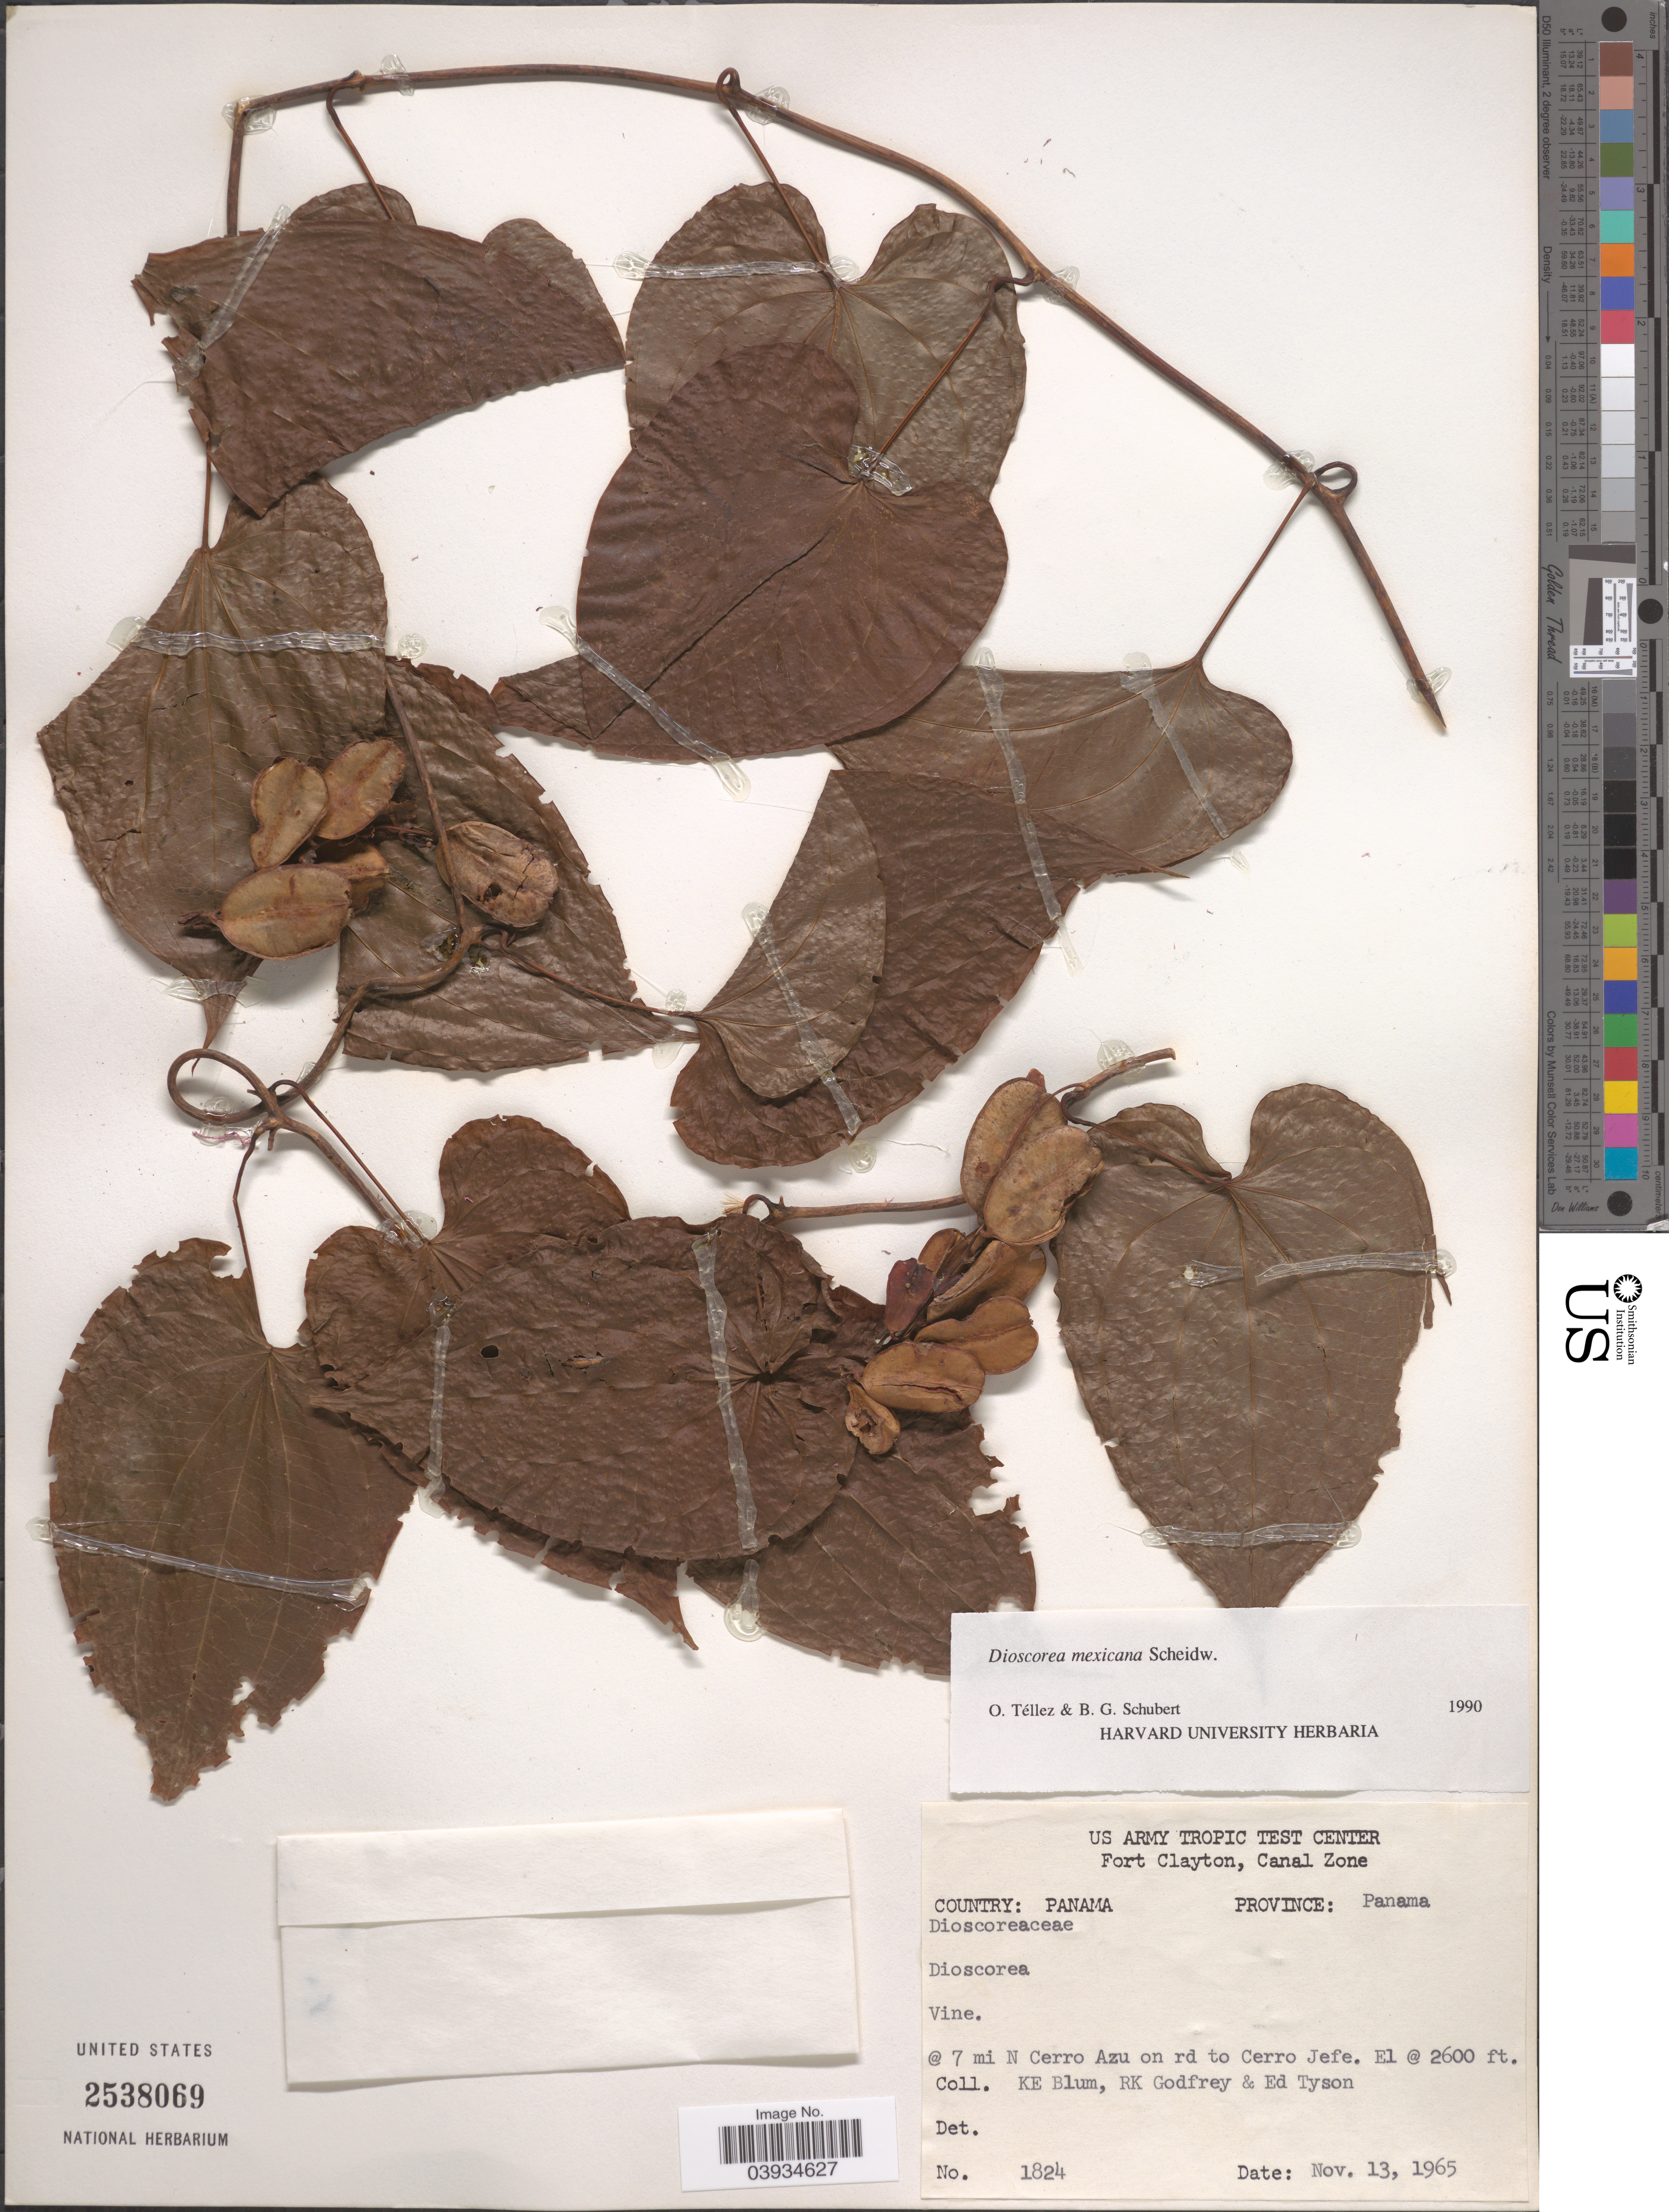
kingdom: Plantae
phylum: Tracheophyta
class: Liliopsida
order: Dioscoreales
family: Dioscoreaceae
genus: Dioscorea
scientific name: Dioscorea mexicana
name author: Scheidw.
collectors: K. E. Blum, R. K. Godfrey & E. Tyson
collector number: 1824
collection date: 1965-11-13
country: Panama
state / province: Panamá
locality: Fort Clayton, Canal Zone. Province: Panama. @ 7 mi N Cerro Azu on rd to Cerro Jefe.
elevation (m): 792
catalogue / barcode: US 2538069